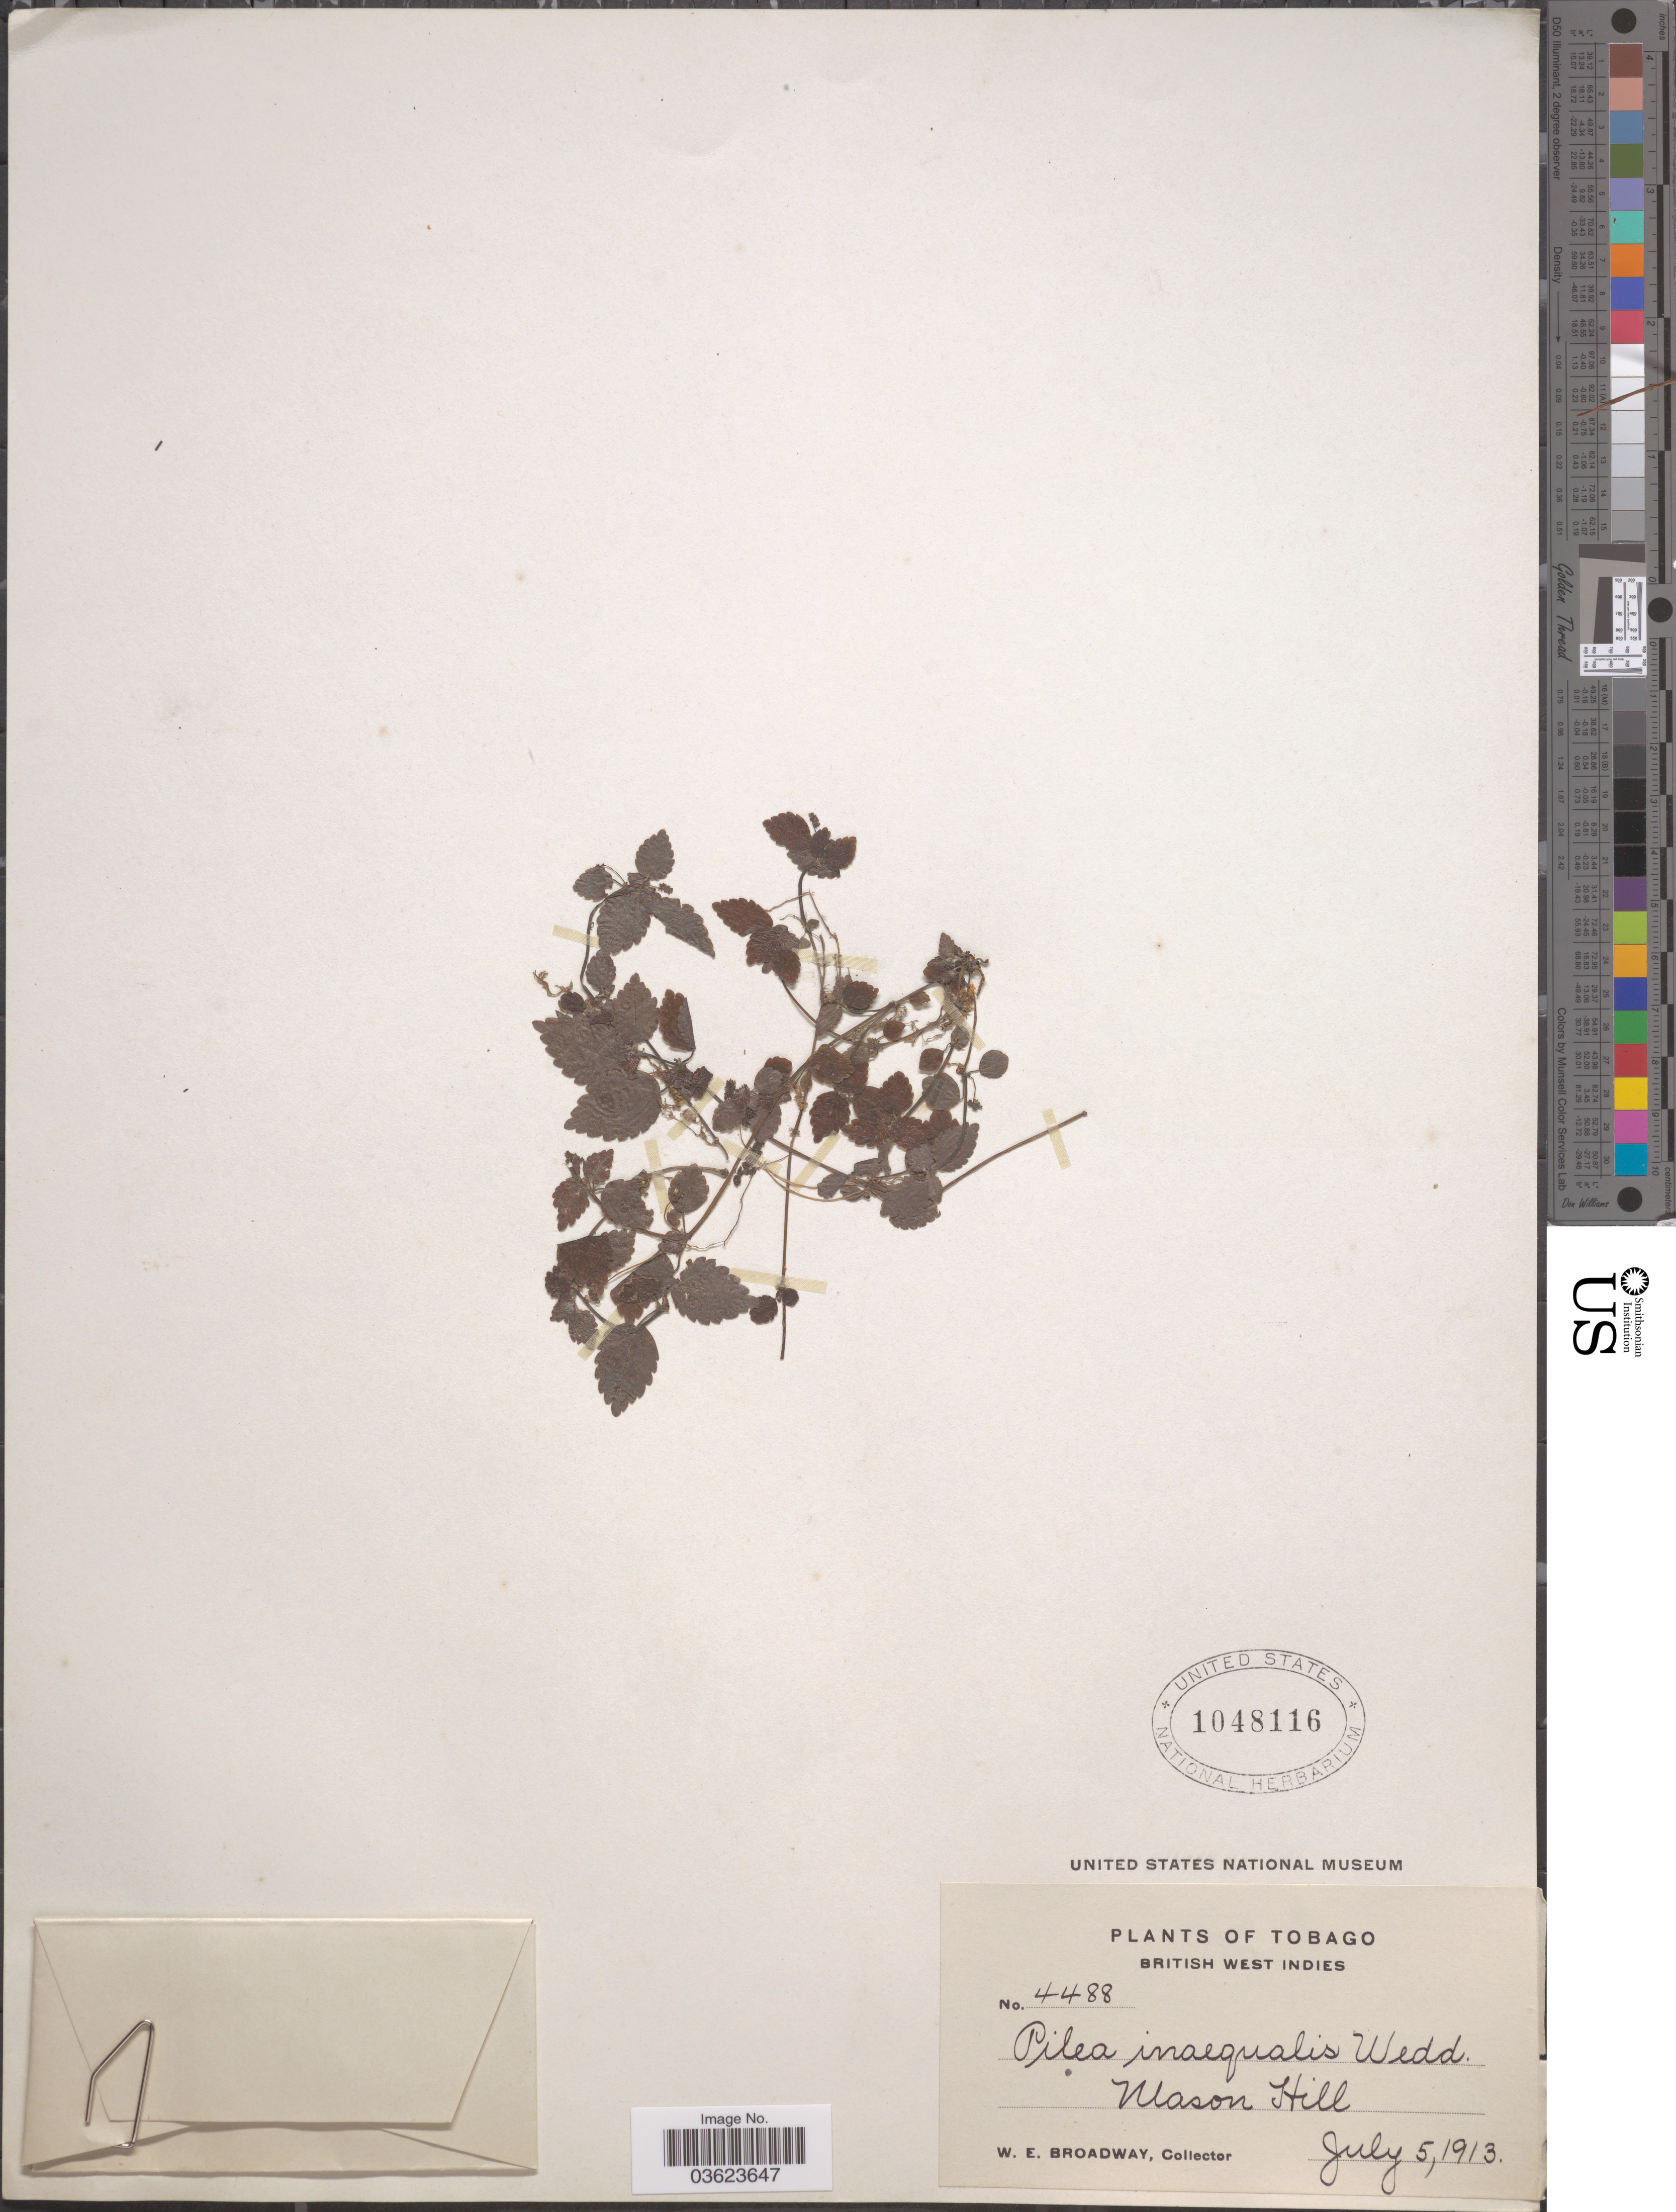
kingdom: Plantae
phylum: Tracheophyta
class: Magnoliopsida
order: Rosales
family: Urticaceae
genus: Pilea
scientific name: Pilea inaequalis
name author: (Juss. ex Poir.) Wedd.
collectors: W. E. Broadway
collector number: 4488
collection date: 1913-07-05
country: Trinidad and Tobago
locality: Tobago. British West Indies. Mason Hill.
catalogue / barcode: US 1048116